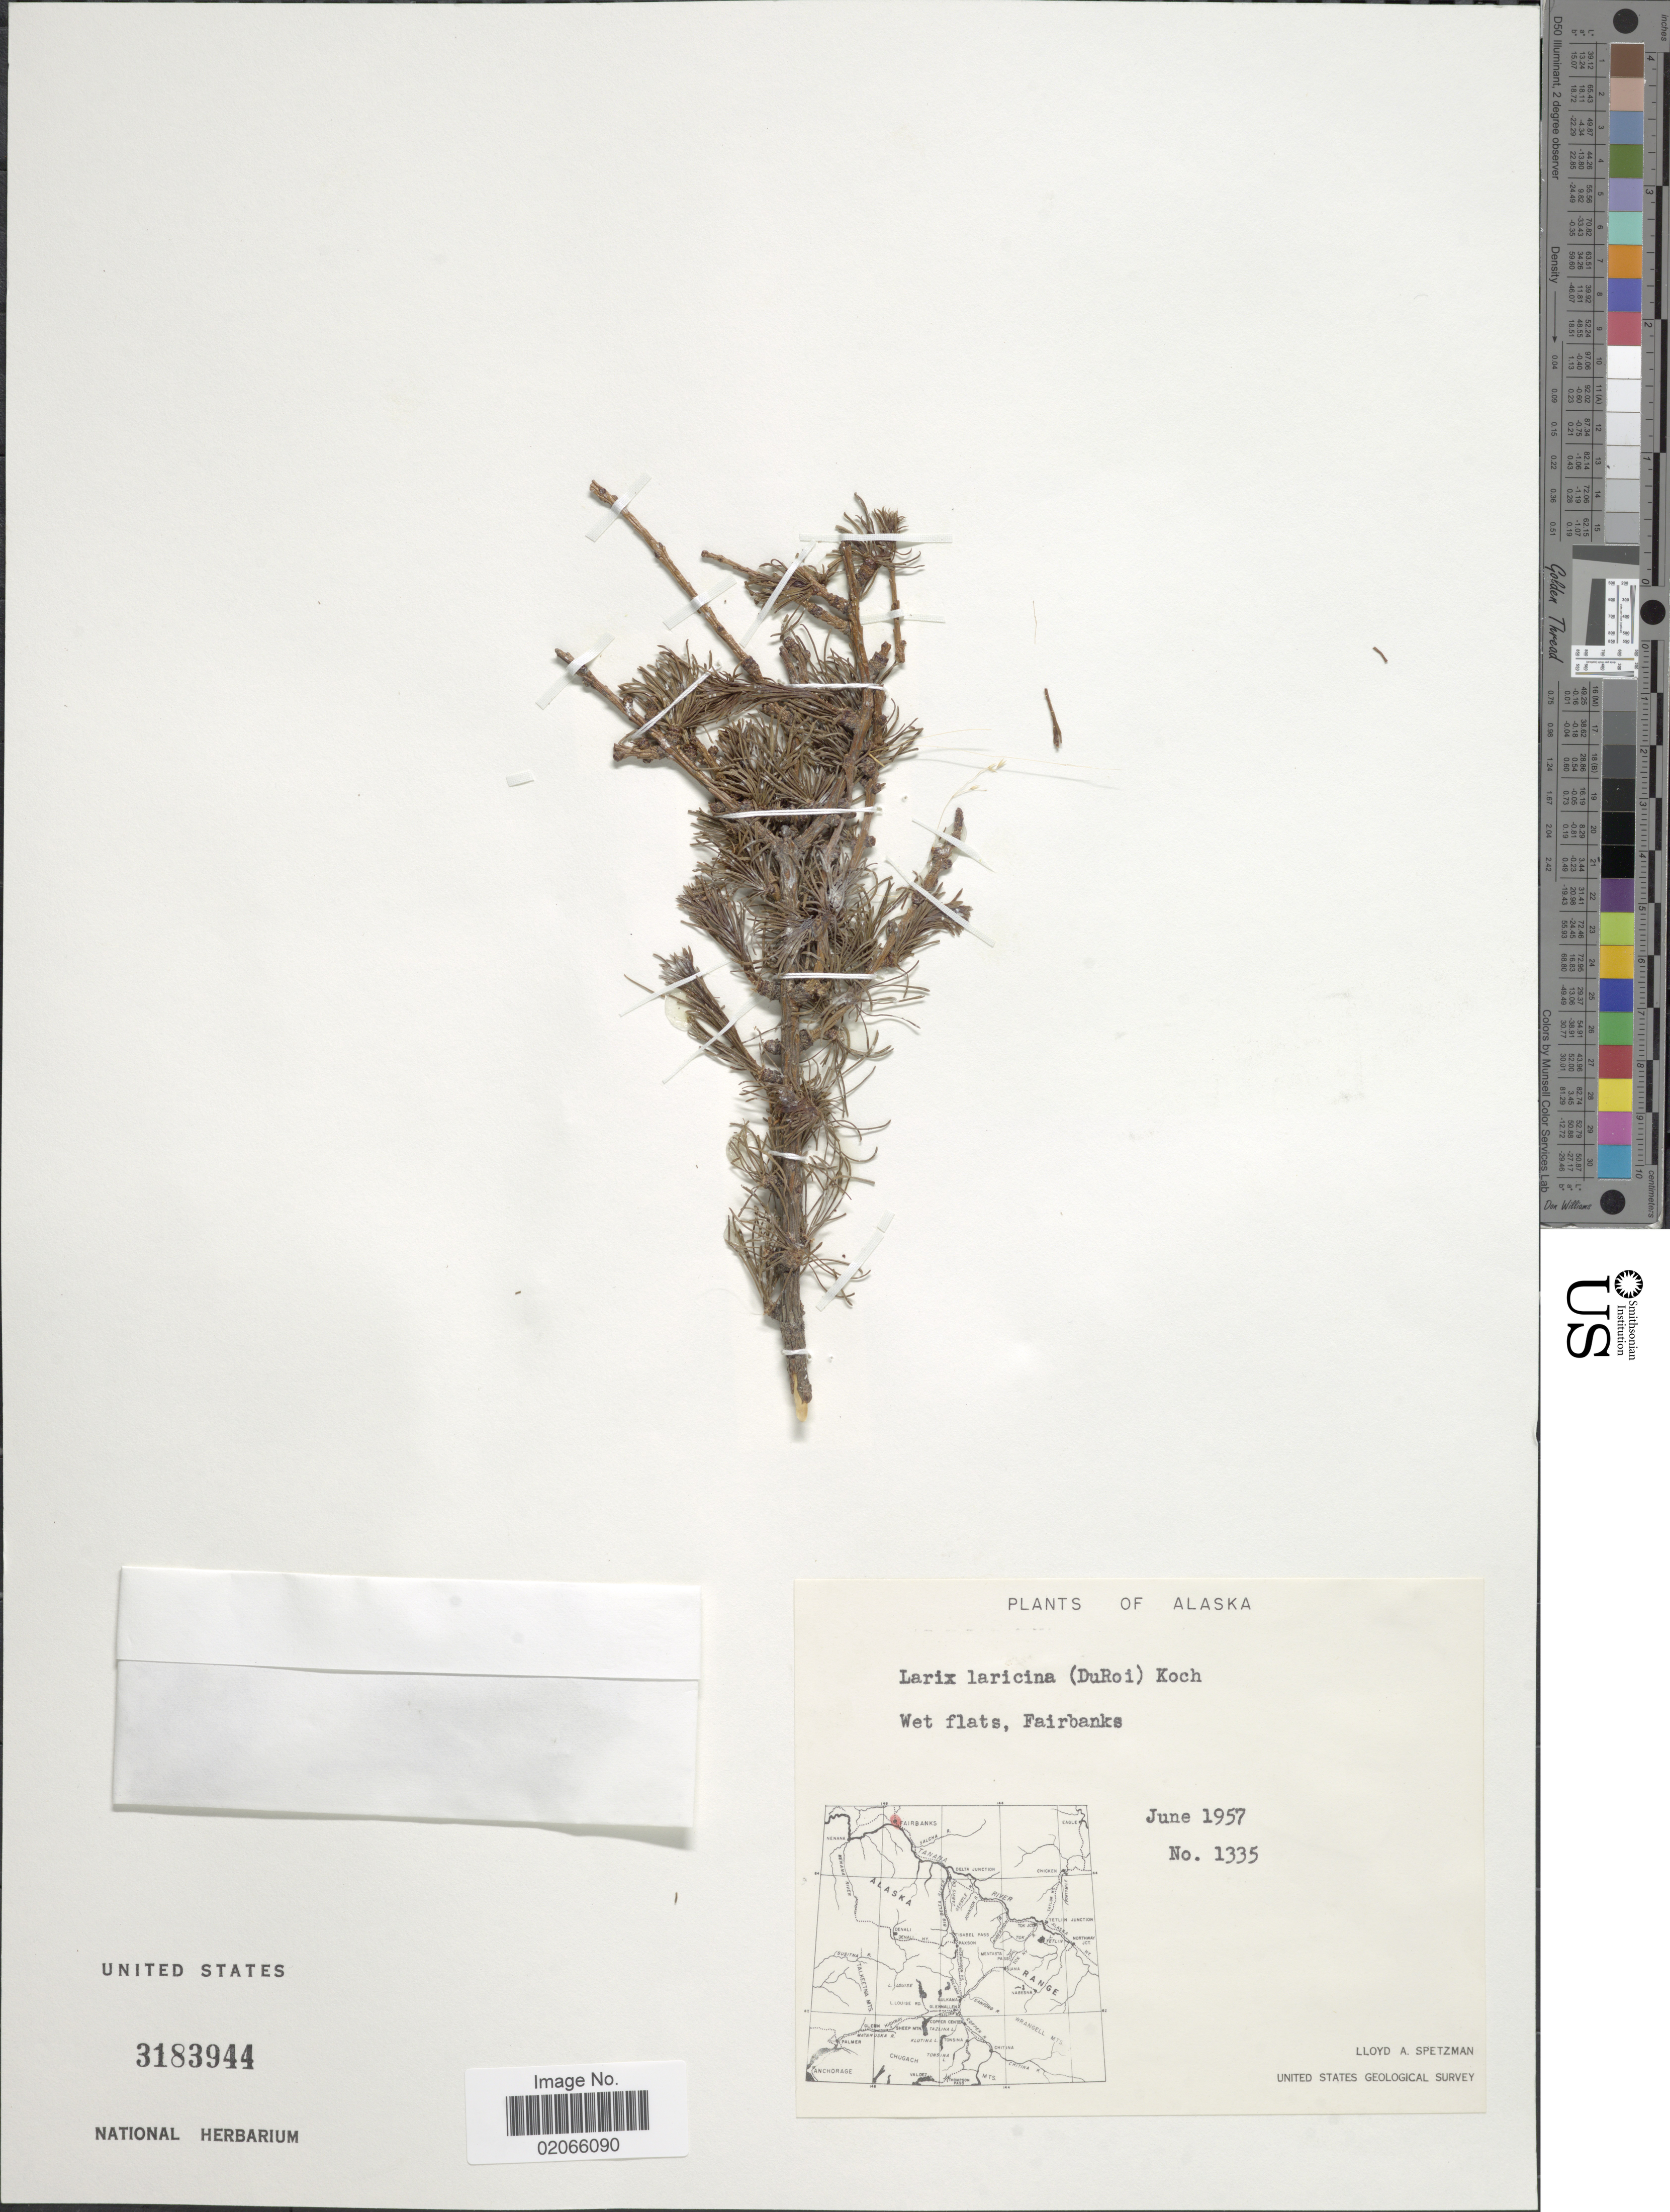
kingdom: Plantae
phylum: Tracheophyta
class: Pinopsida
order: Pinales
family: Pinaceae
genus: Larix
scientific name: Larix laricina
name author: (Du Roi) K. Koch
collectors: L. Spetzman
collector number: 1335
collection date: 1957-06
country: United States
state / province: Alaska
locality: Alaska. Wet flats, Fairbanks.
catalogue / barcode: US 3183944